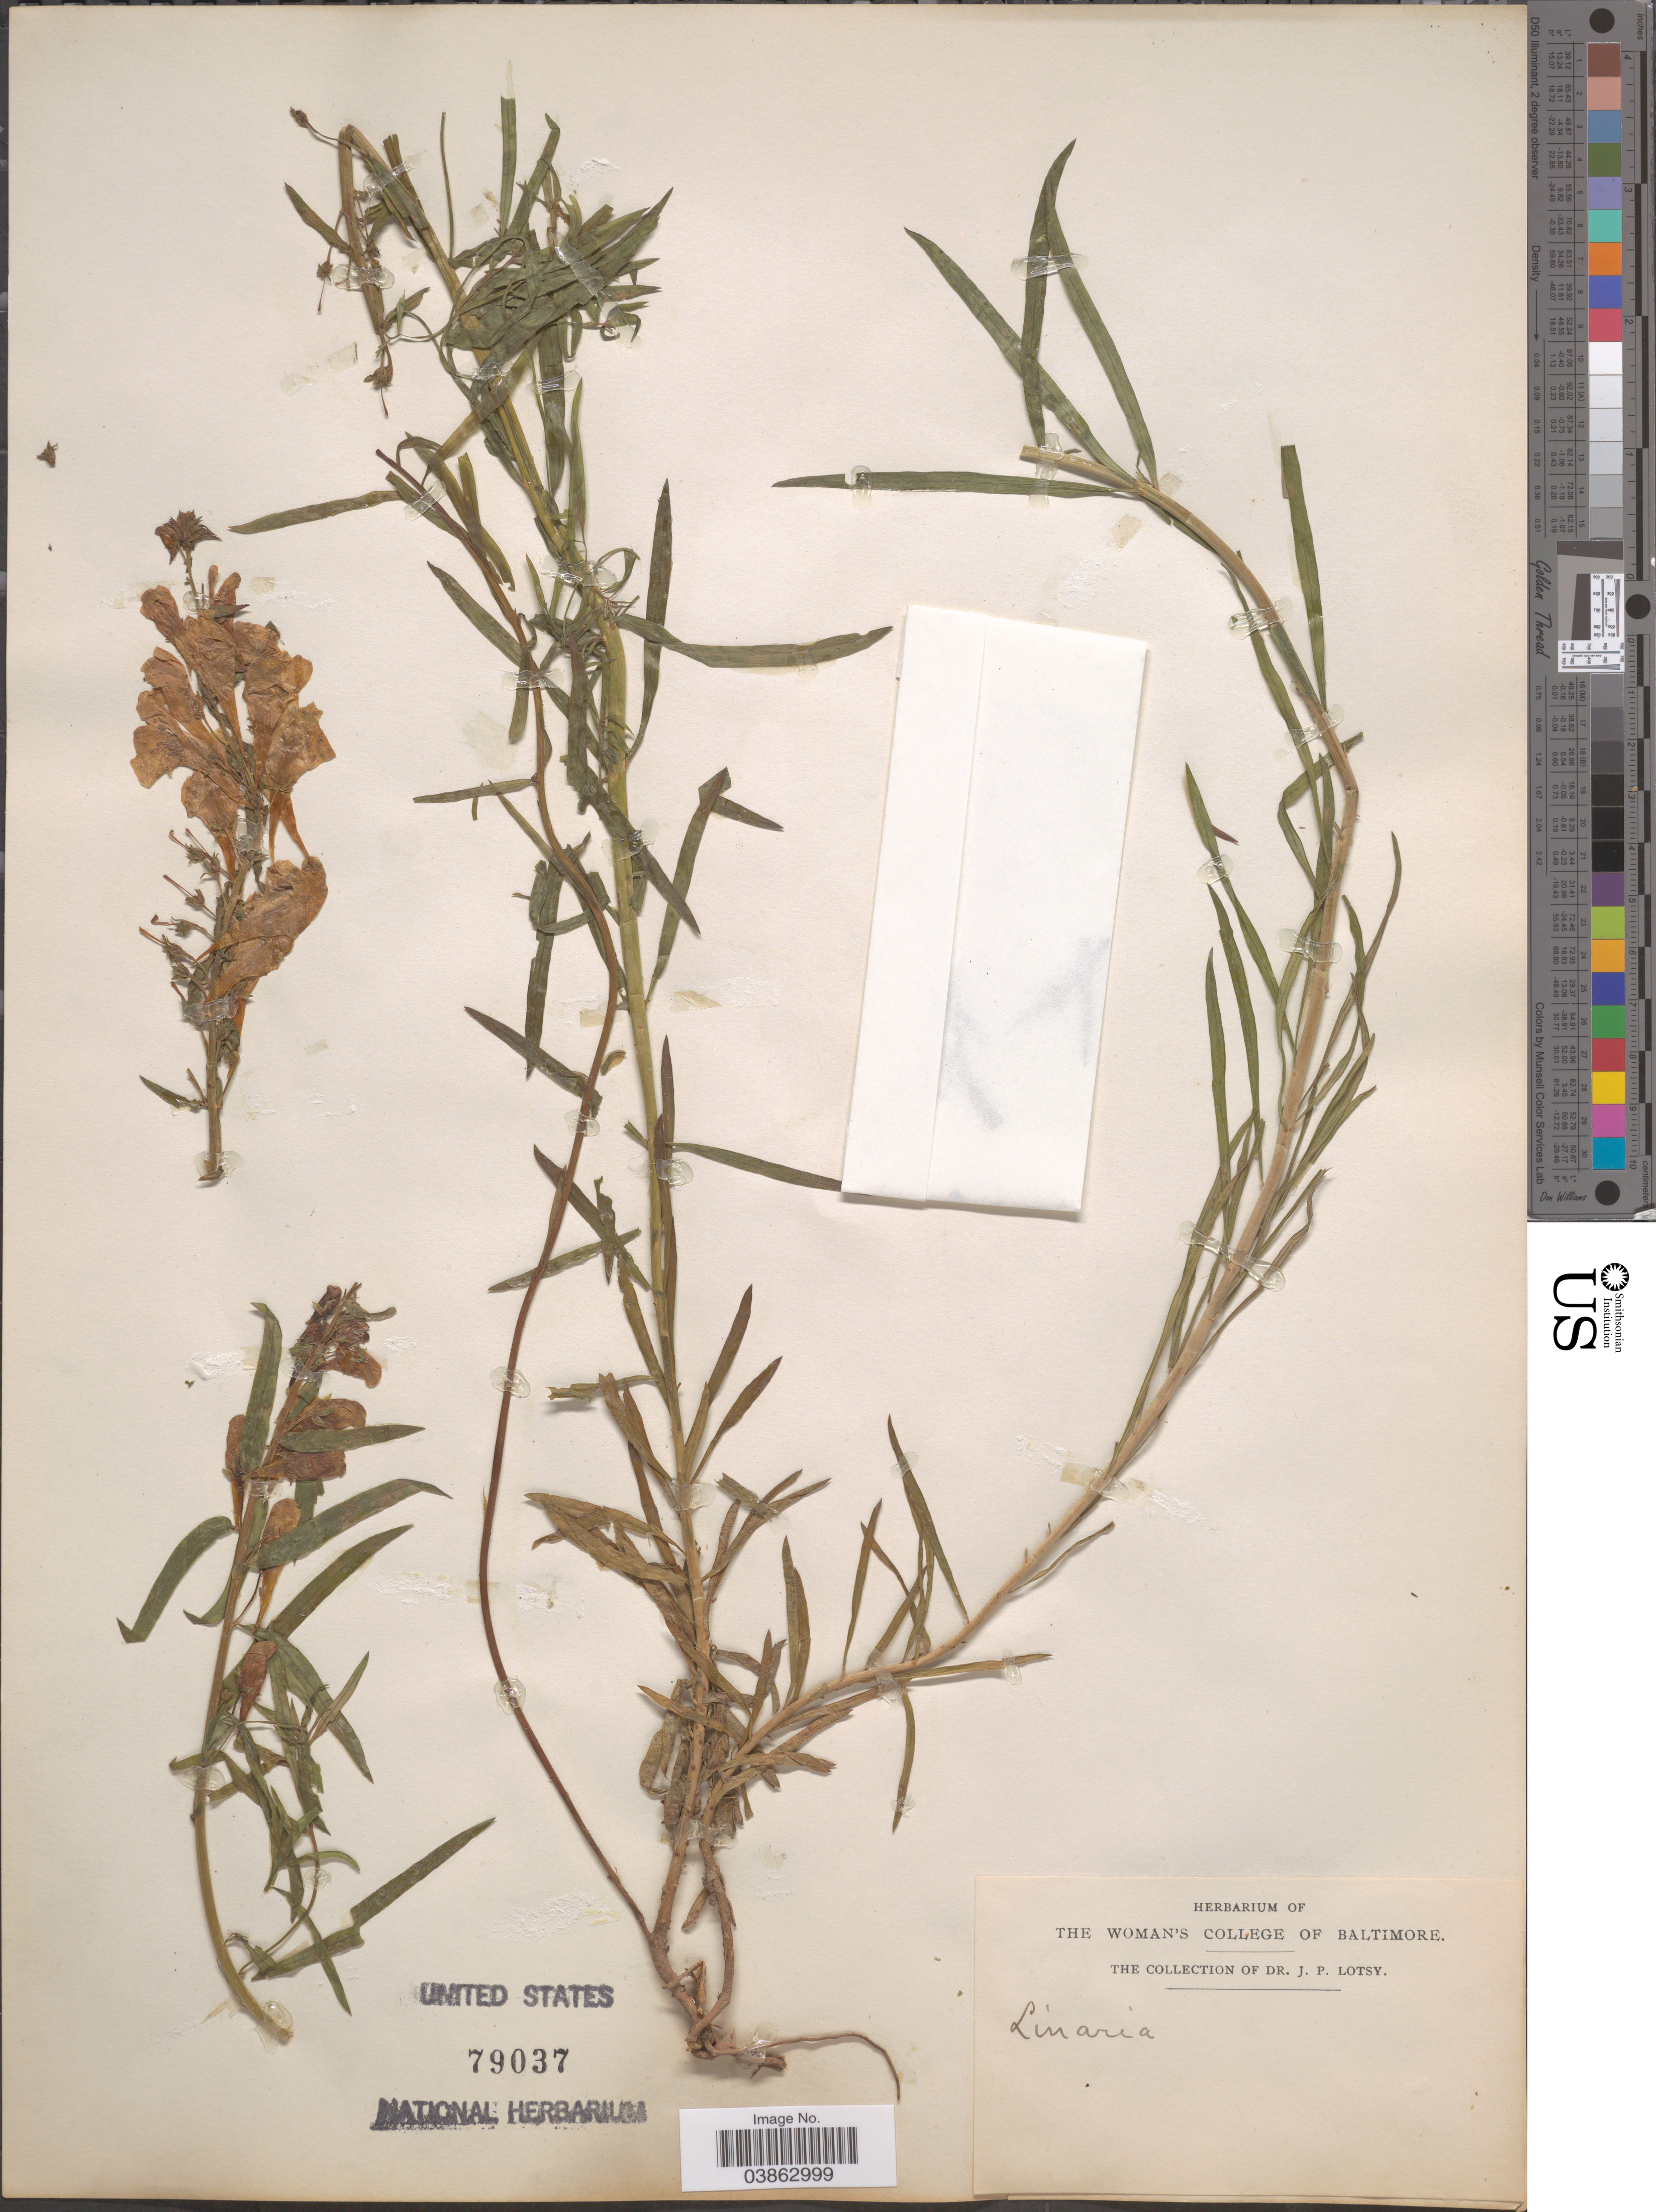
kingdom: Plantae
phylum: Tracheophyta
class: Magnoliopsida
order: Lamiales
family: Plantaginaceae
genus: Linaria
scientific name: Linaria vulgaris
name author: Mill.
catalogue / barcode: US 79037